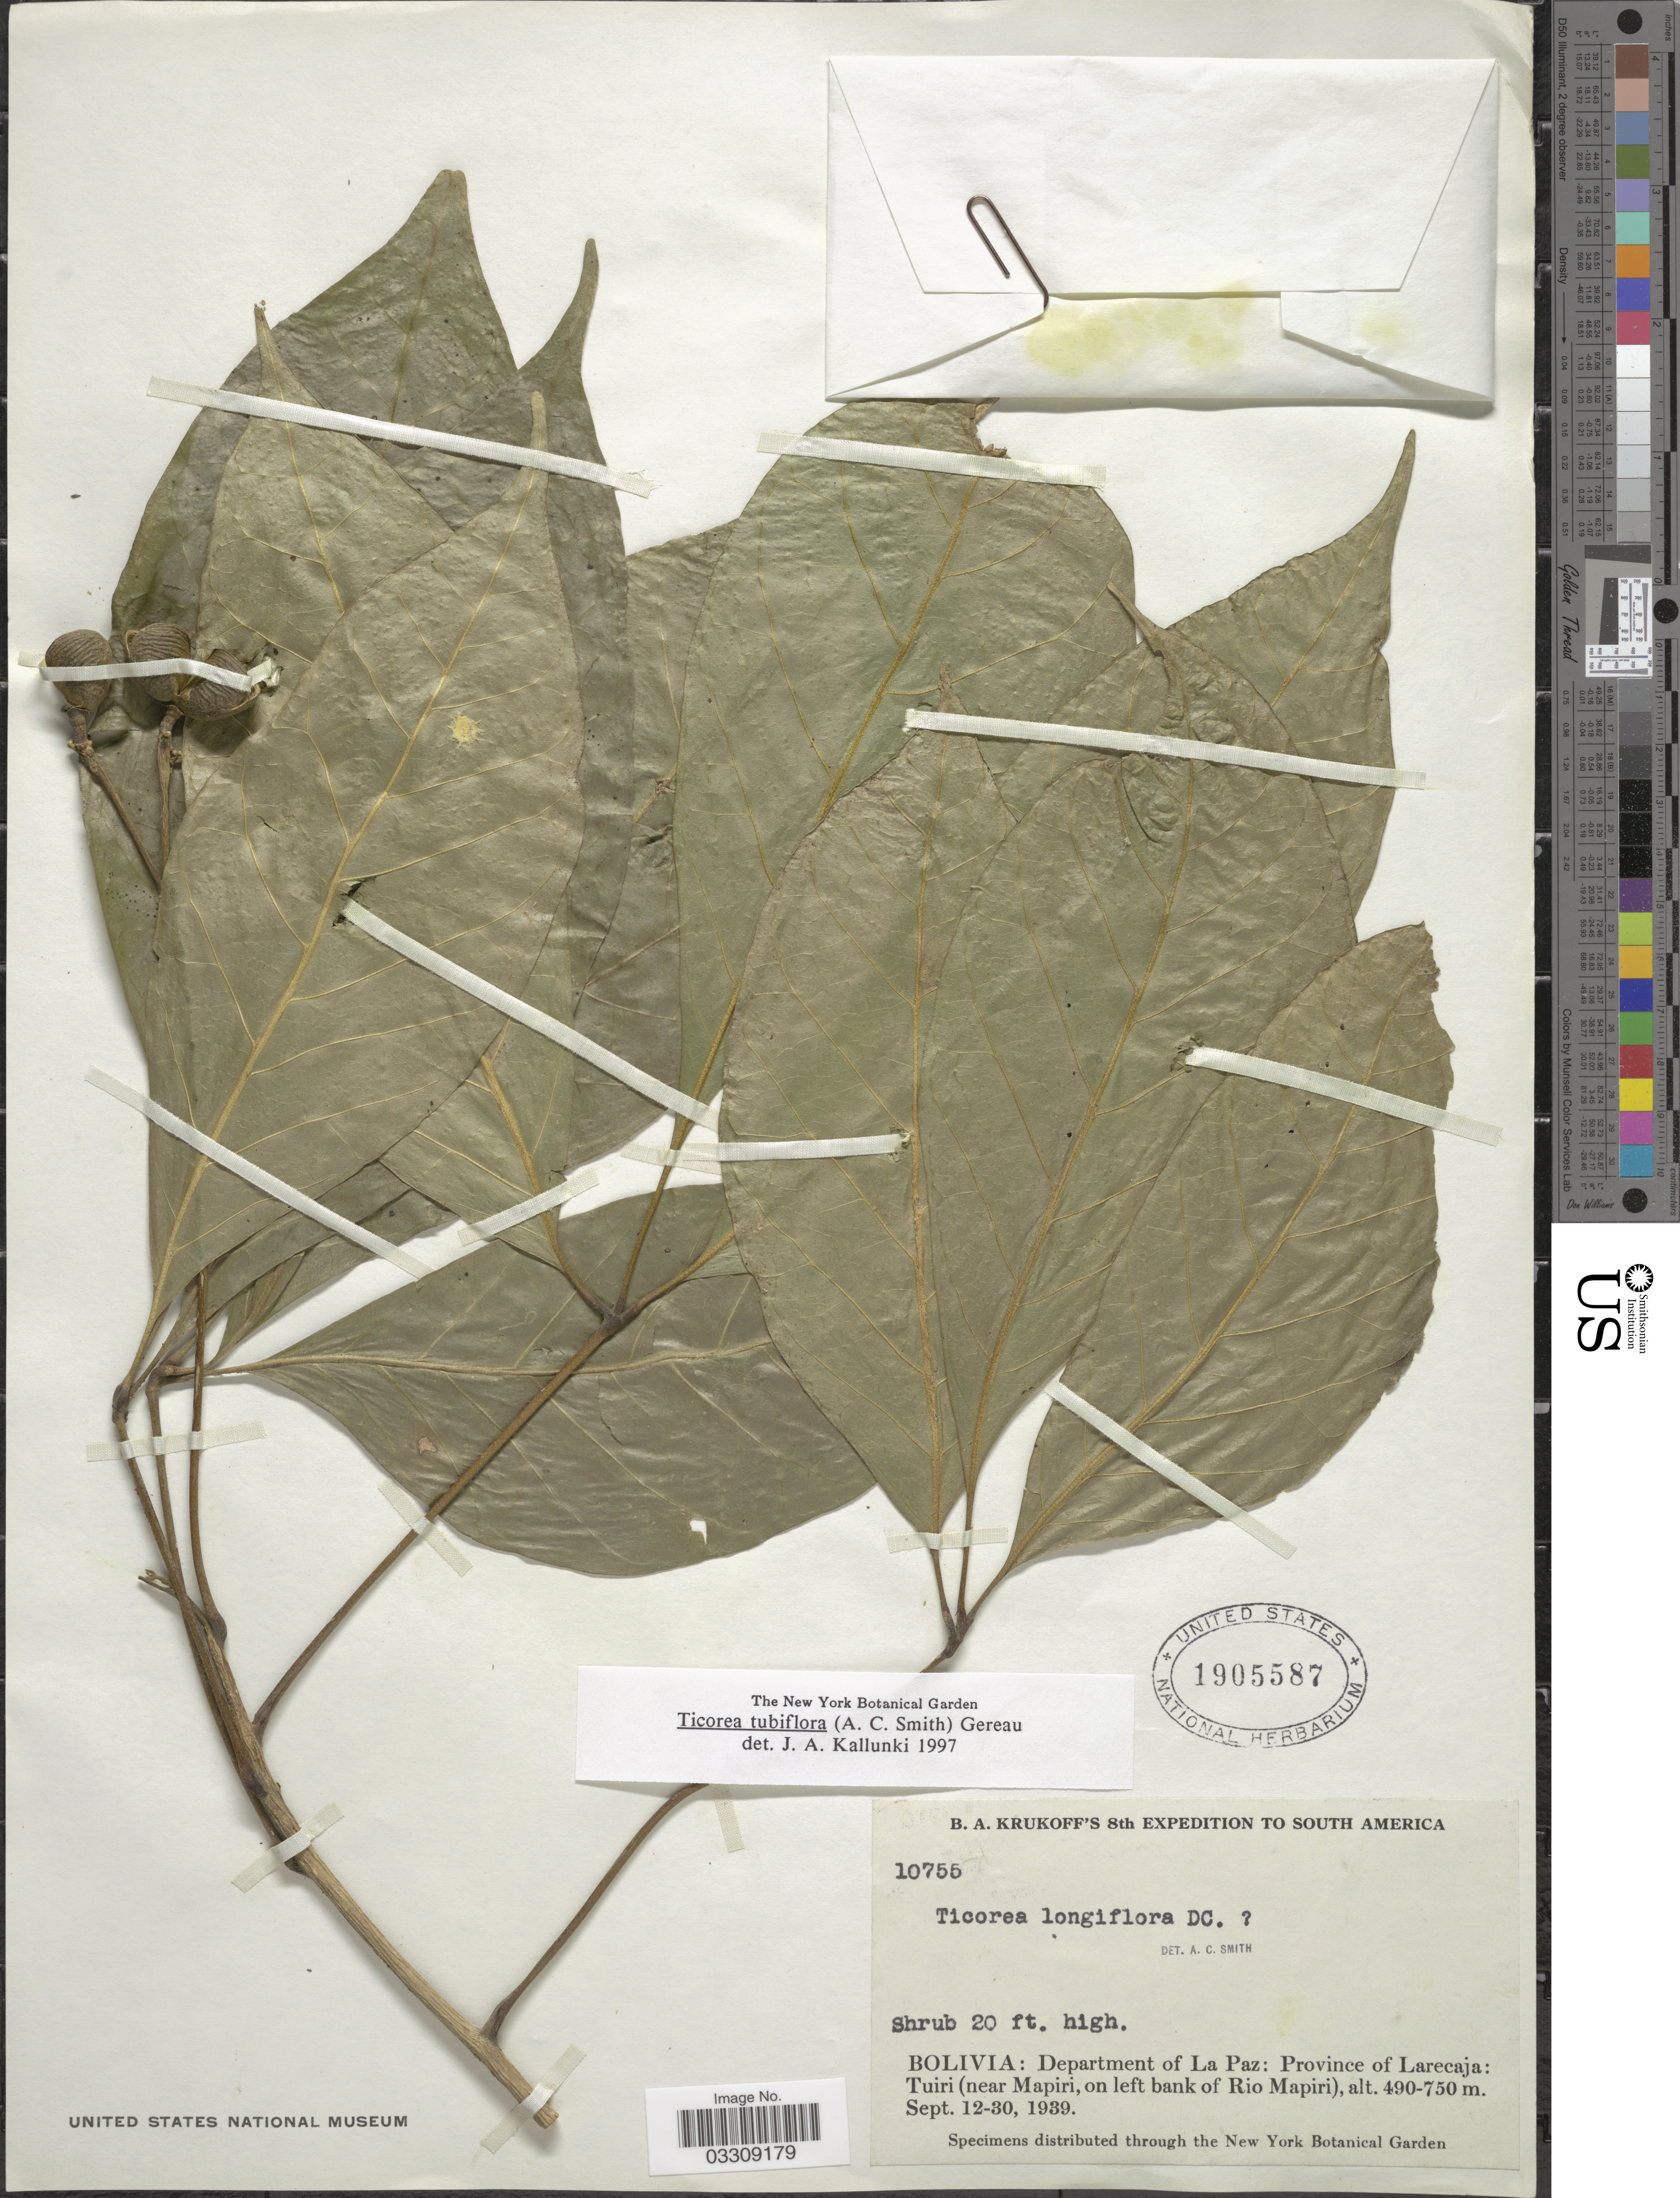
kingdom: Plantae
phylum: Tracheophyta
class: Magnoliopsida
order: Sapindales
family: Rutaceae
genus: Ticorea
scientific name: Ticorea tubiflora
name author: (A.C. Sm.) Gereau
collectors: B. A. Krukoff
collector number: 10755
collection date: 1939-09-12/1939-09-30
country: Bolivia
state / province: La Paz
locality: Department of La Paz: Province of Larecaja: Tuiri (near Mapiri, on left bank of Rio Mapiri).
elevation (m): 490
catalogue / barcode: US 1905587